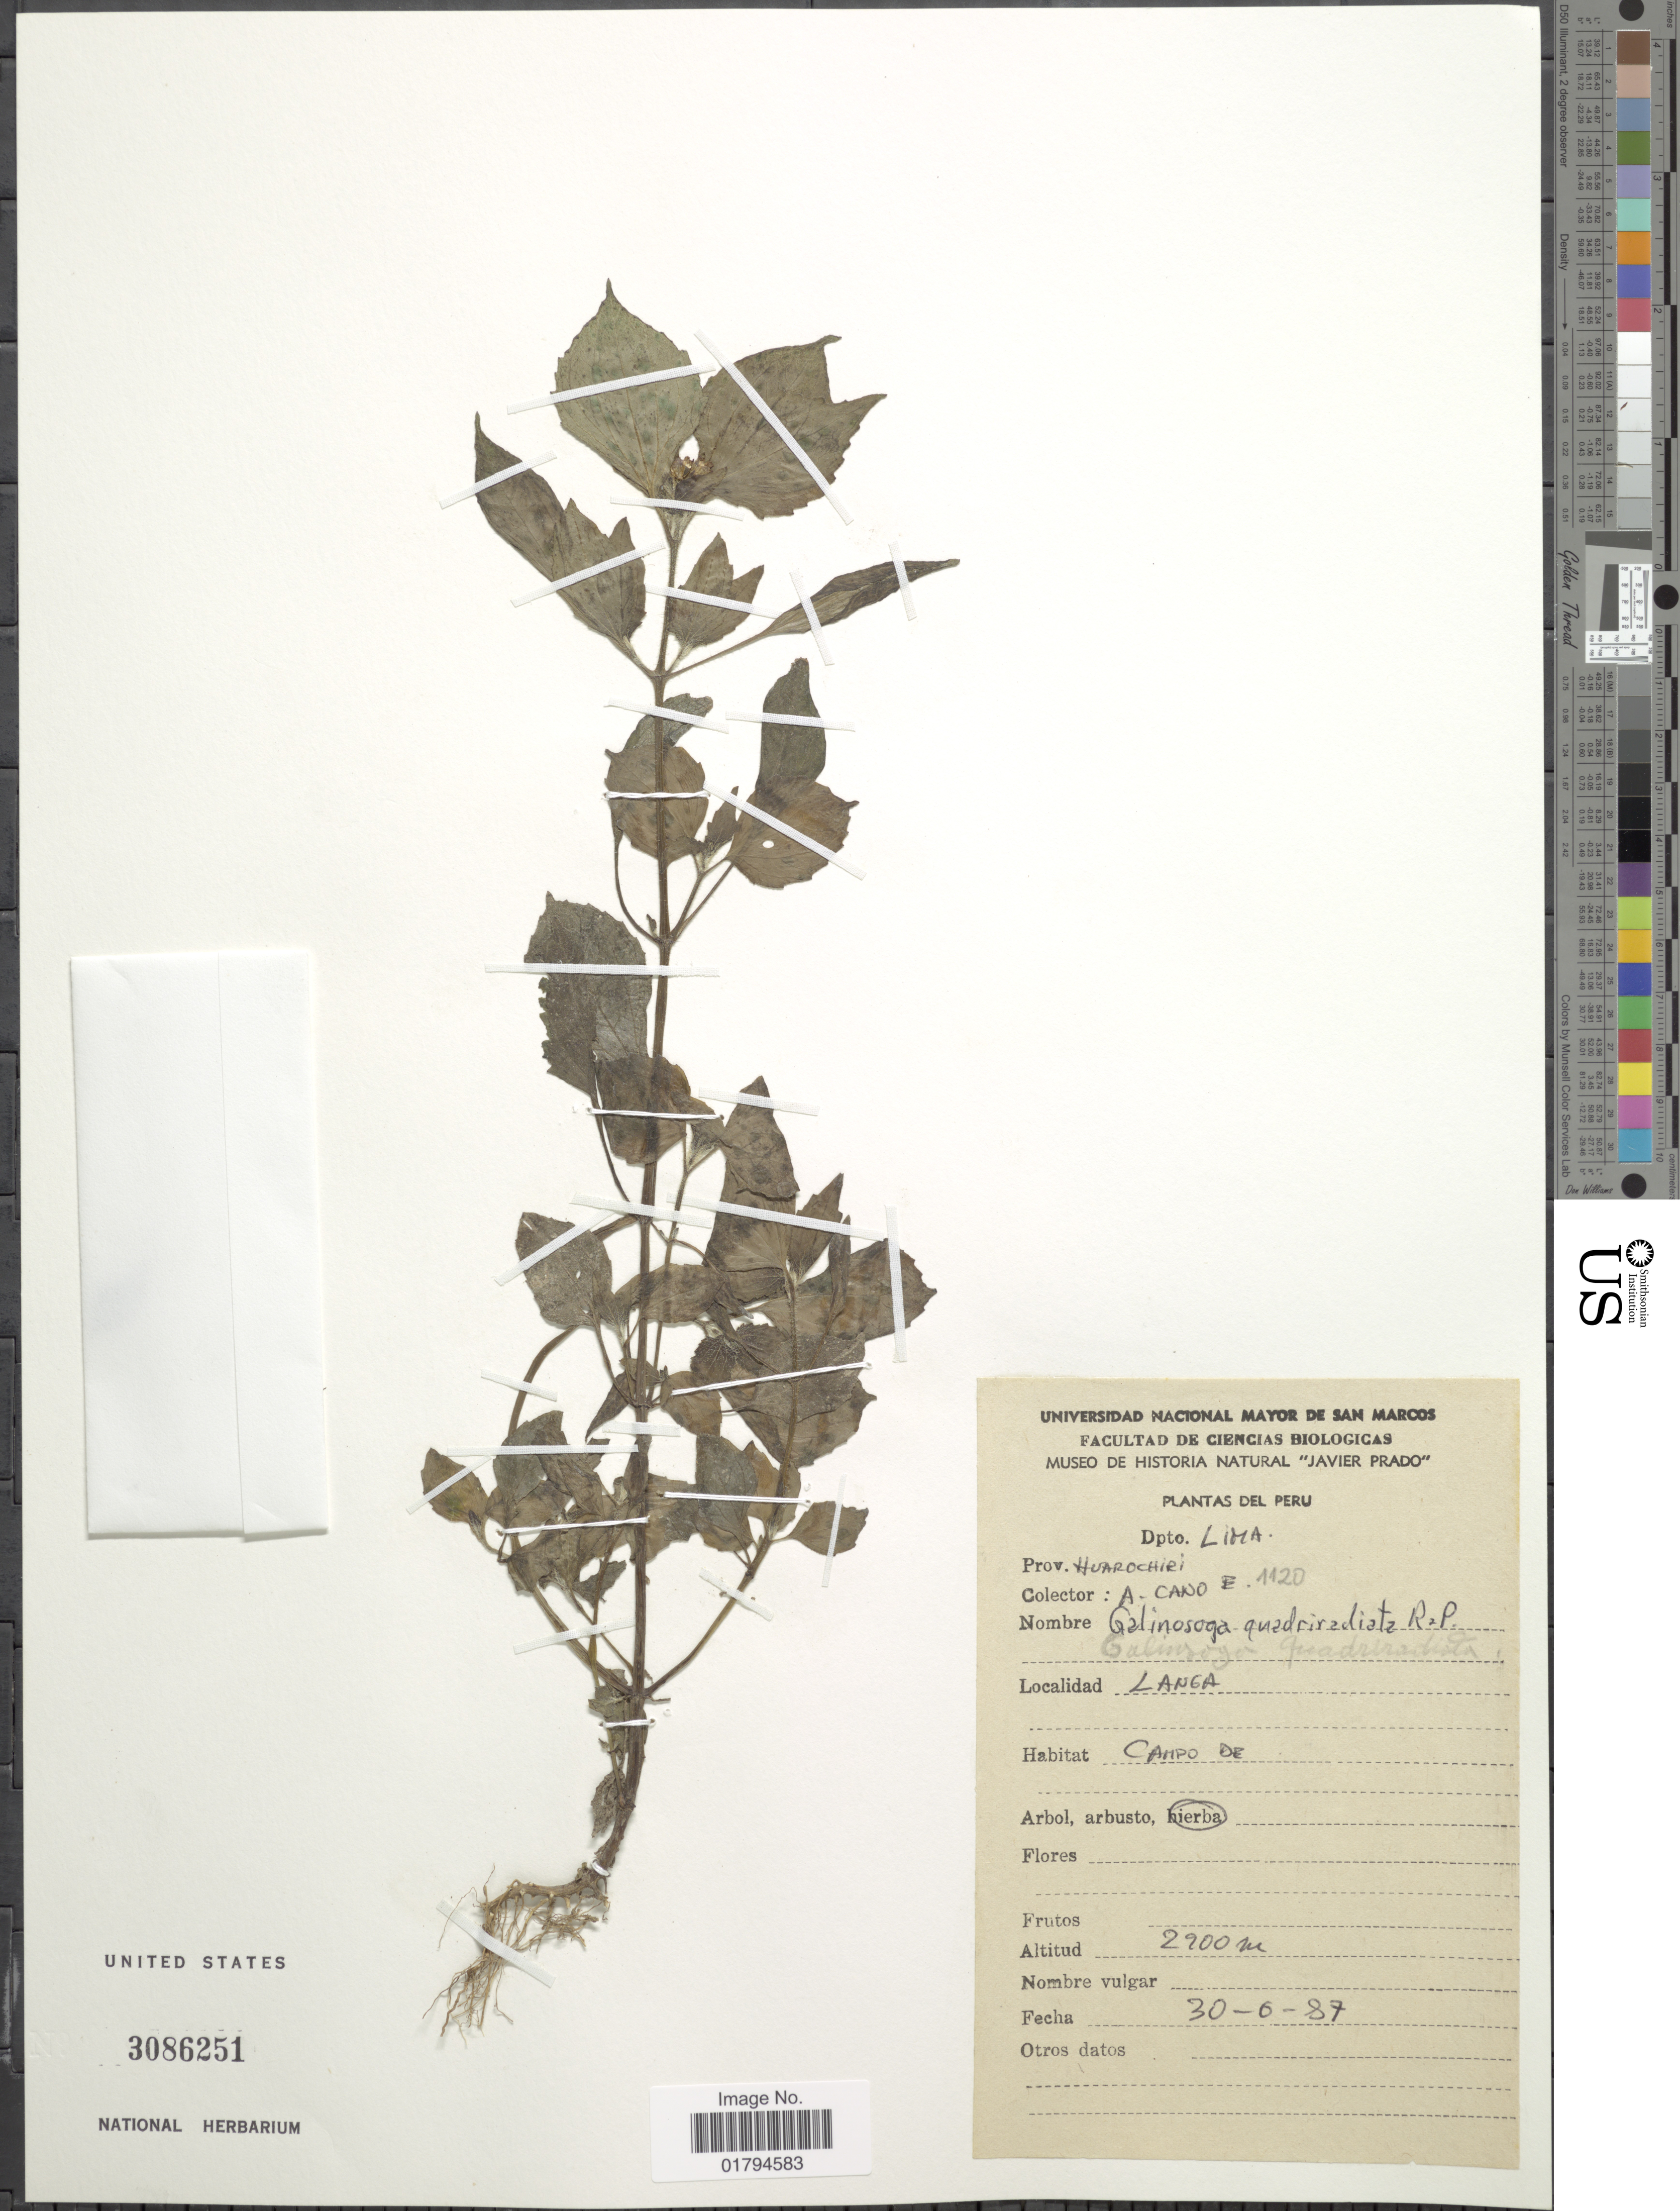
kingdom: Plantae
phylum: Tracheophyta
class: Magnoliopsida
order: Asterales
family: Asteraceae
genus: Galinsoga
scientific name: Galinsoga quadriradiata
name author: Ruiz & Pav.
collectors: A. Cano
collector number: E1120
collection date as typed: Transcribed d/m/y: 30/6/87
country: Peru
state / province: Lima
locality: Huarochiri, Langa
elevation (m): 2900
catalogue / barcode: US 3086251